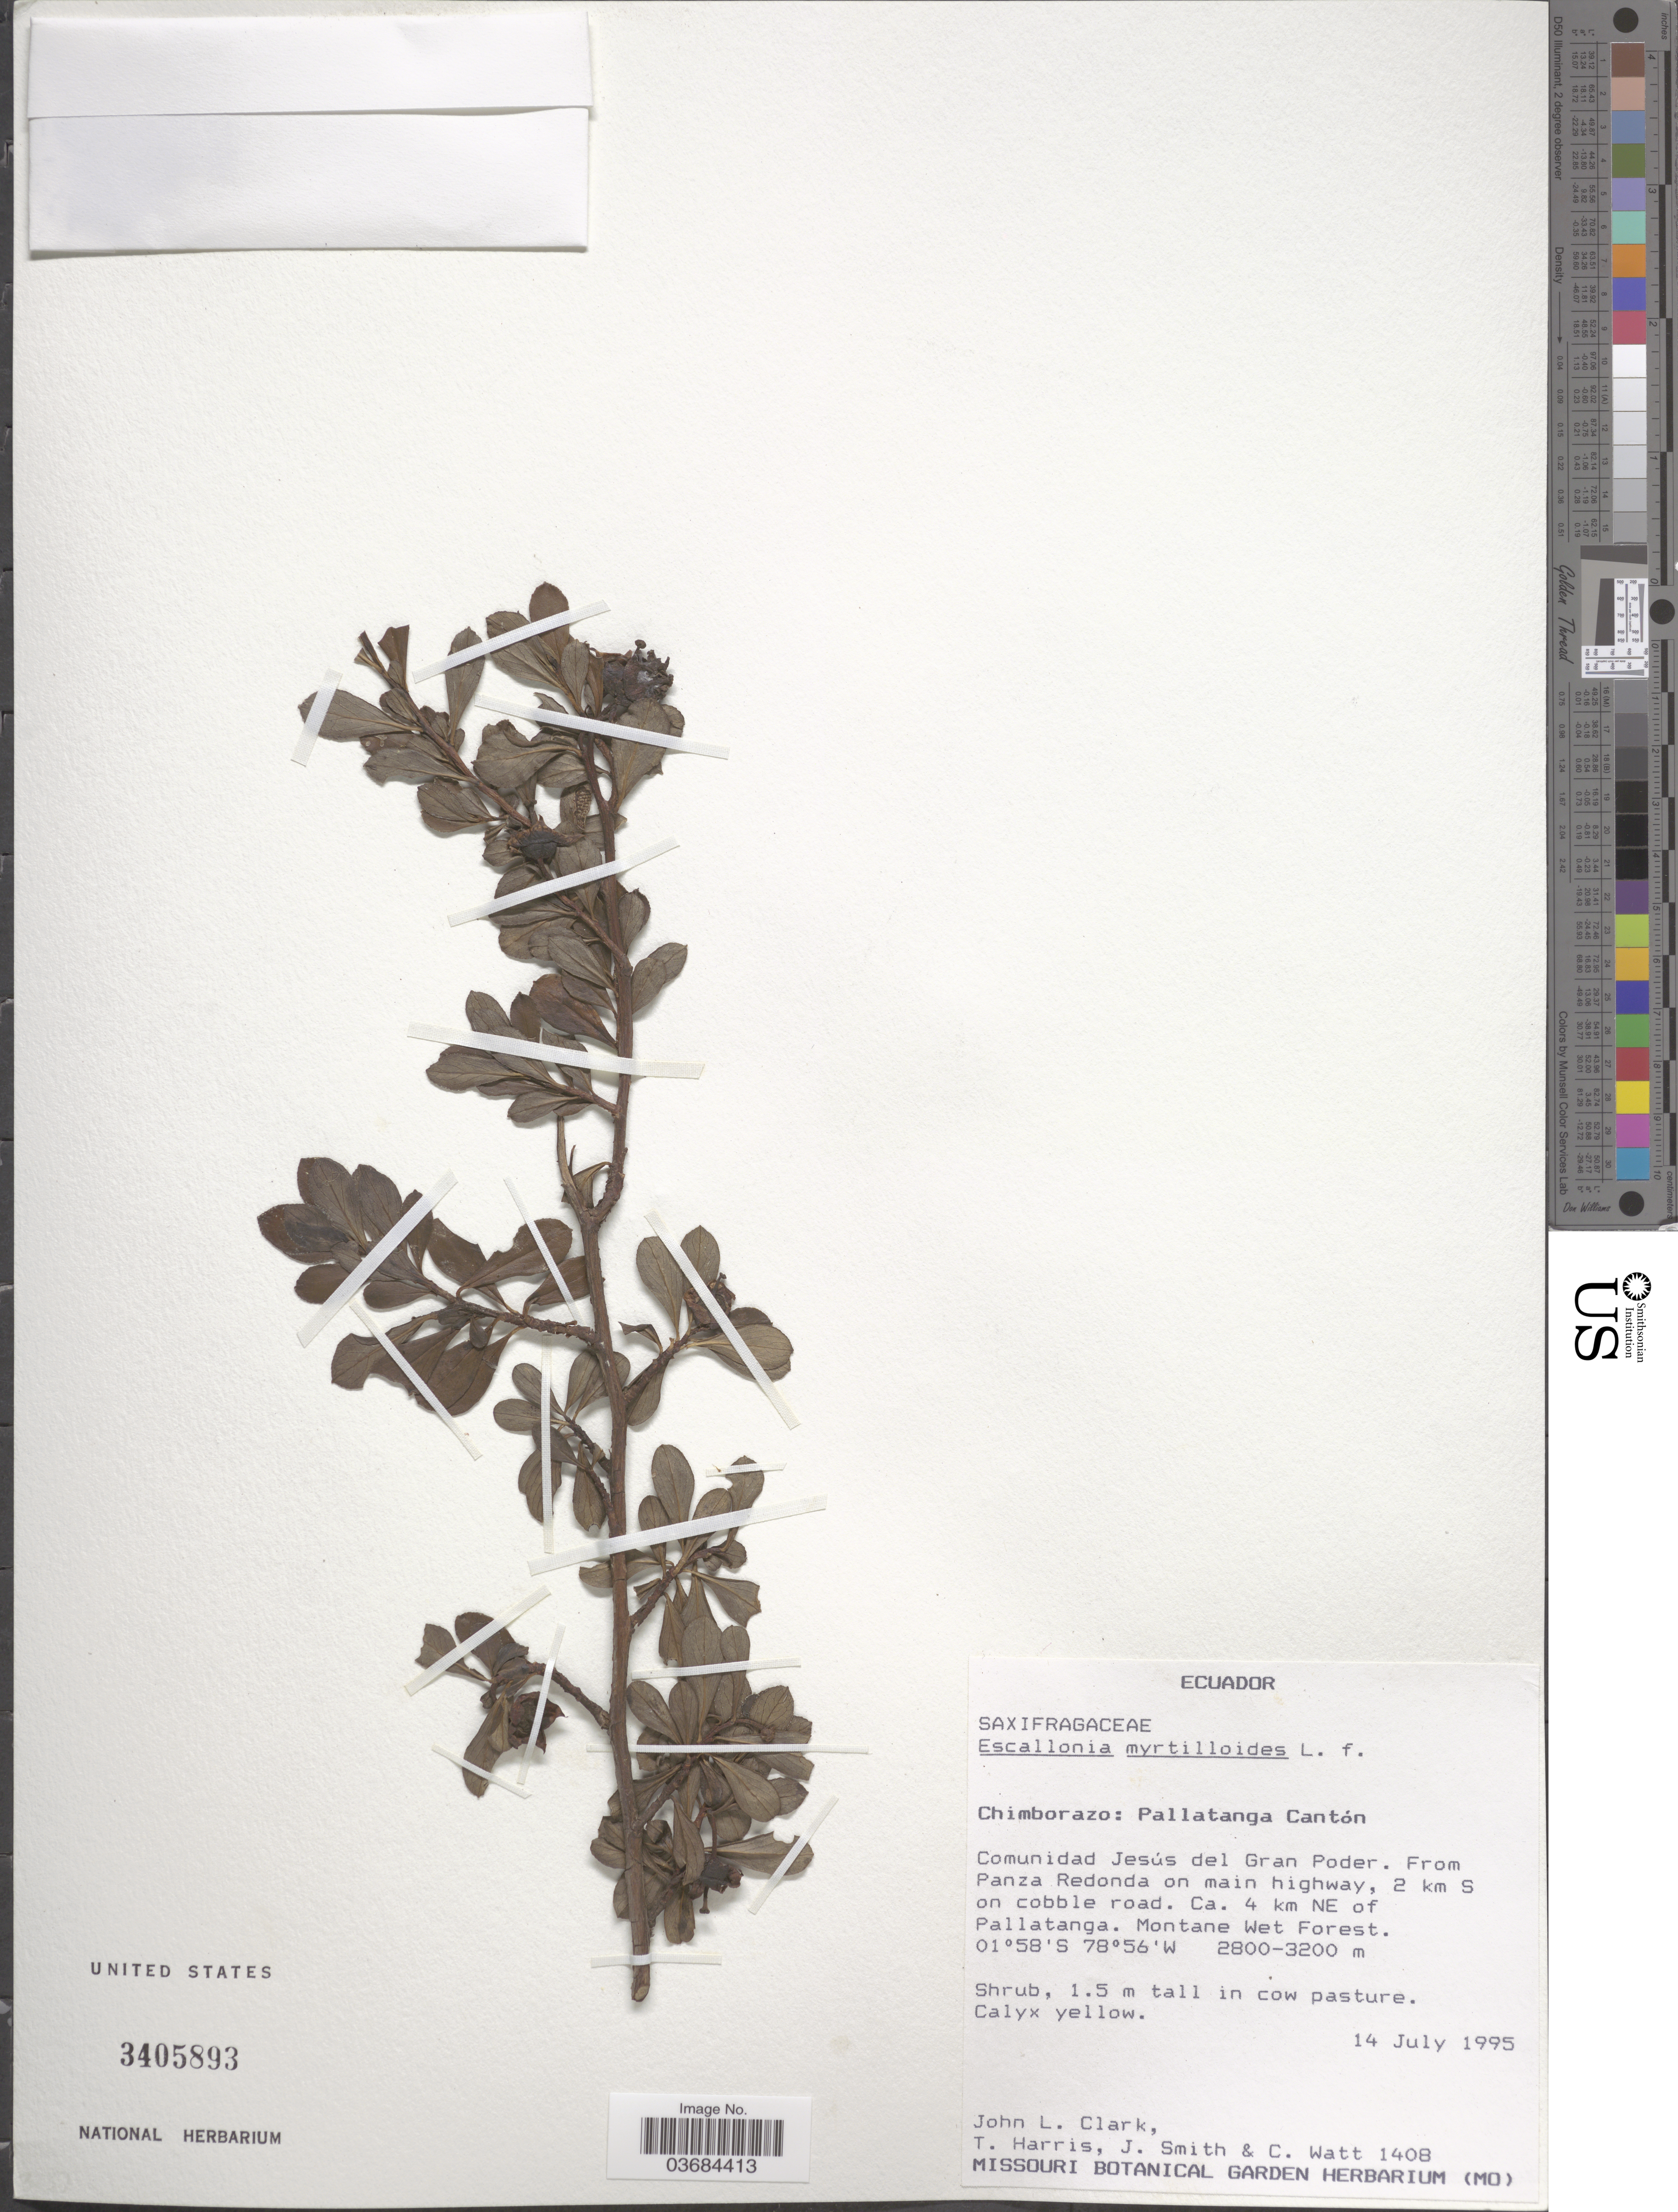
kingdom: Plantae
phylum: Tracheophyta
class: Magnoliopsida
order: Escalloniales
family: Escalloniaceae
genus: Escallonia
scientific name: Escallonia myrtilloides var. myrtilloides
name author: L. f.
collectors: J. L. Clark, T. Harris, J. Smith & C. Watt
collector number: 1408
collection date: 1995-07-14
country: Ecuador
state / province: Chimborazo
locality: Pallatanga Cantón. Comunidad Jesús del Gran Poder. From Panza Redonda on main highway, 2 km S on cobble road. Ca. 4 km NE of Pallatanga. Montane Wet Forest.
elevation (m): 2800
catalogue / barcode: US 3405893